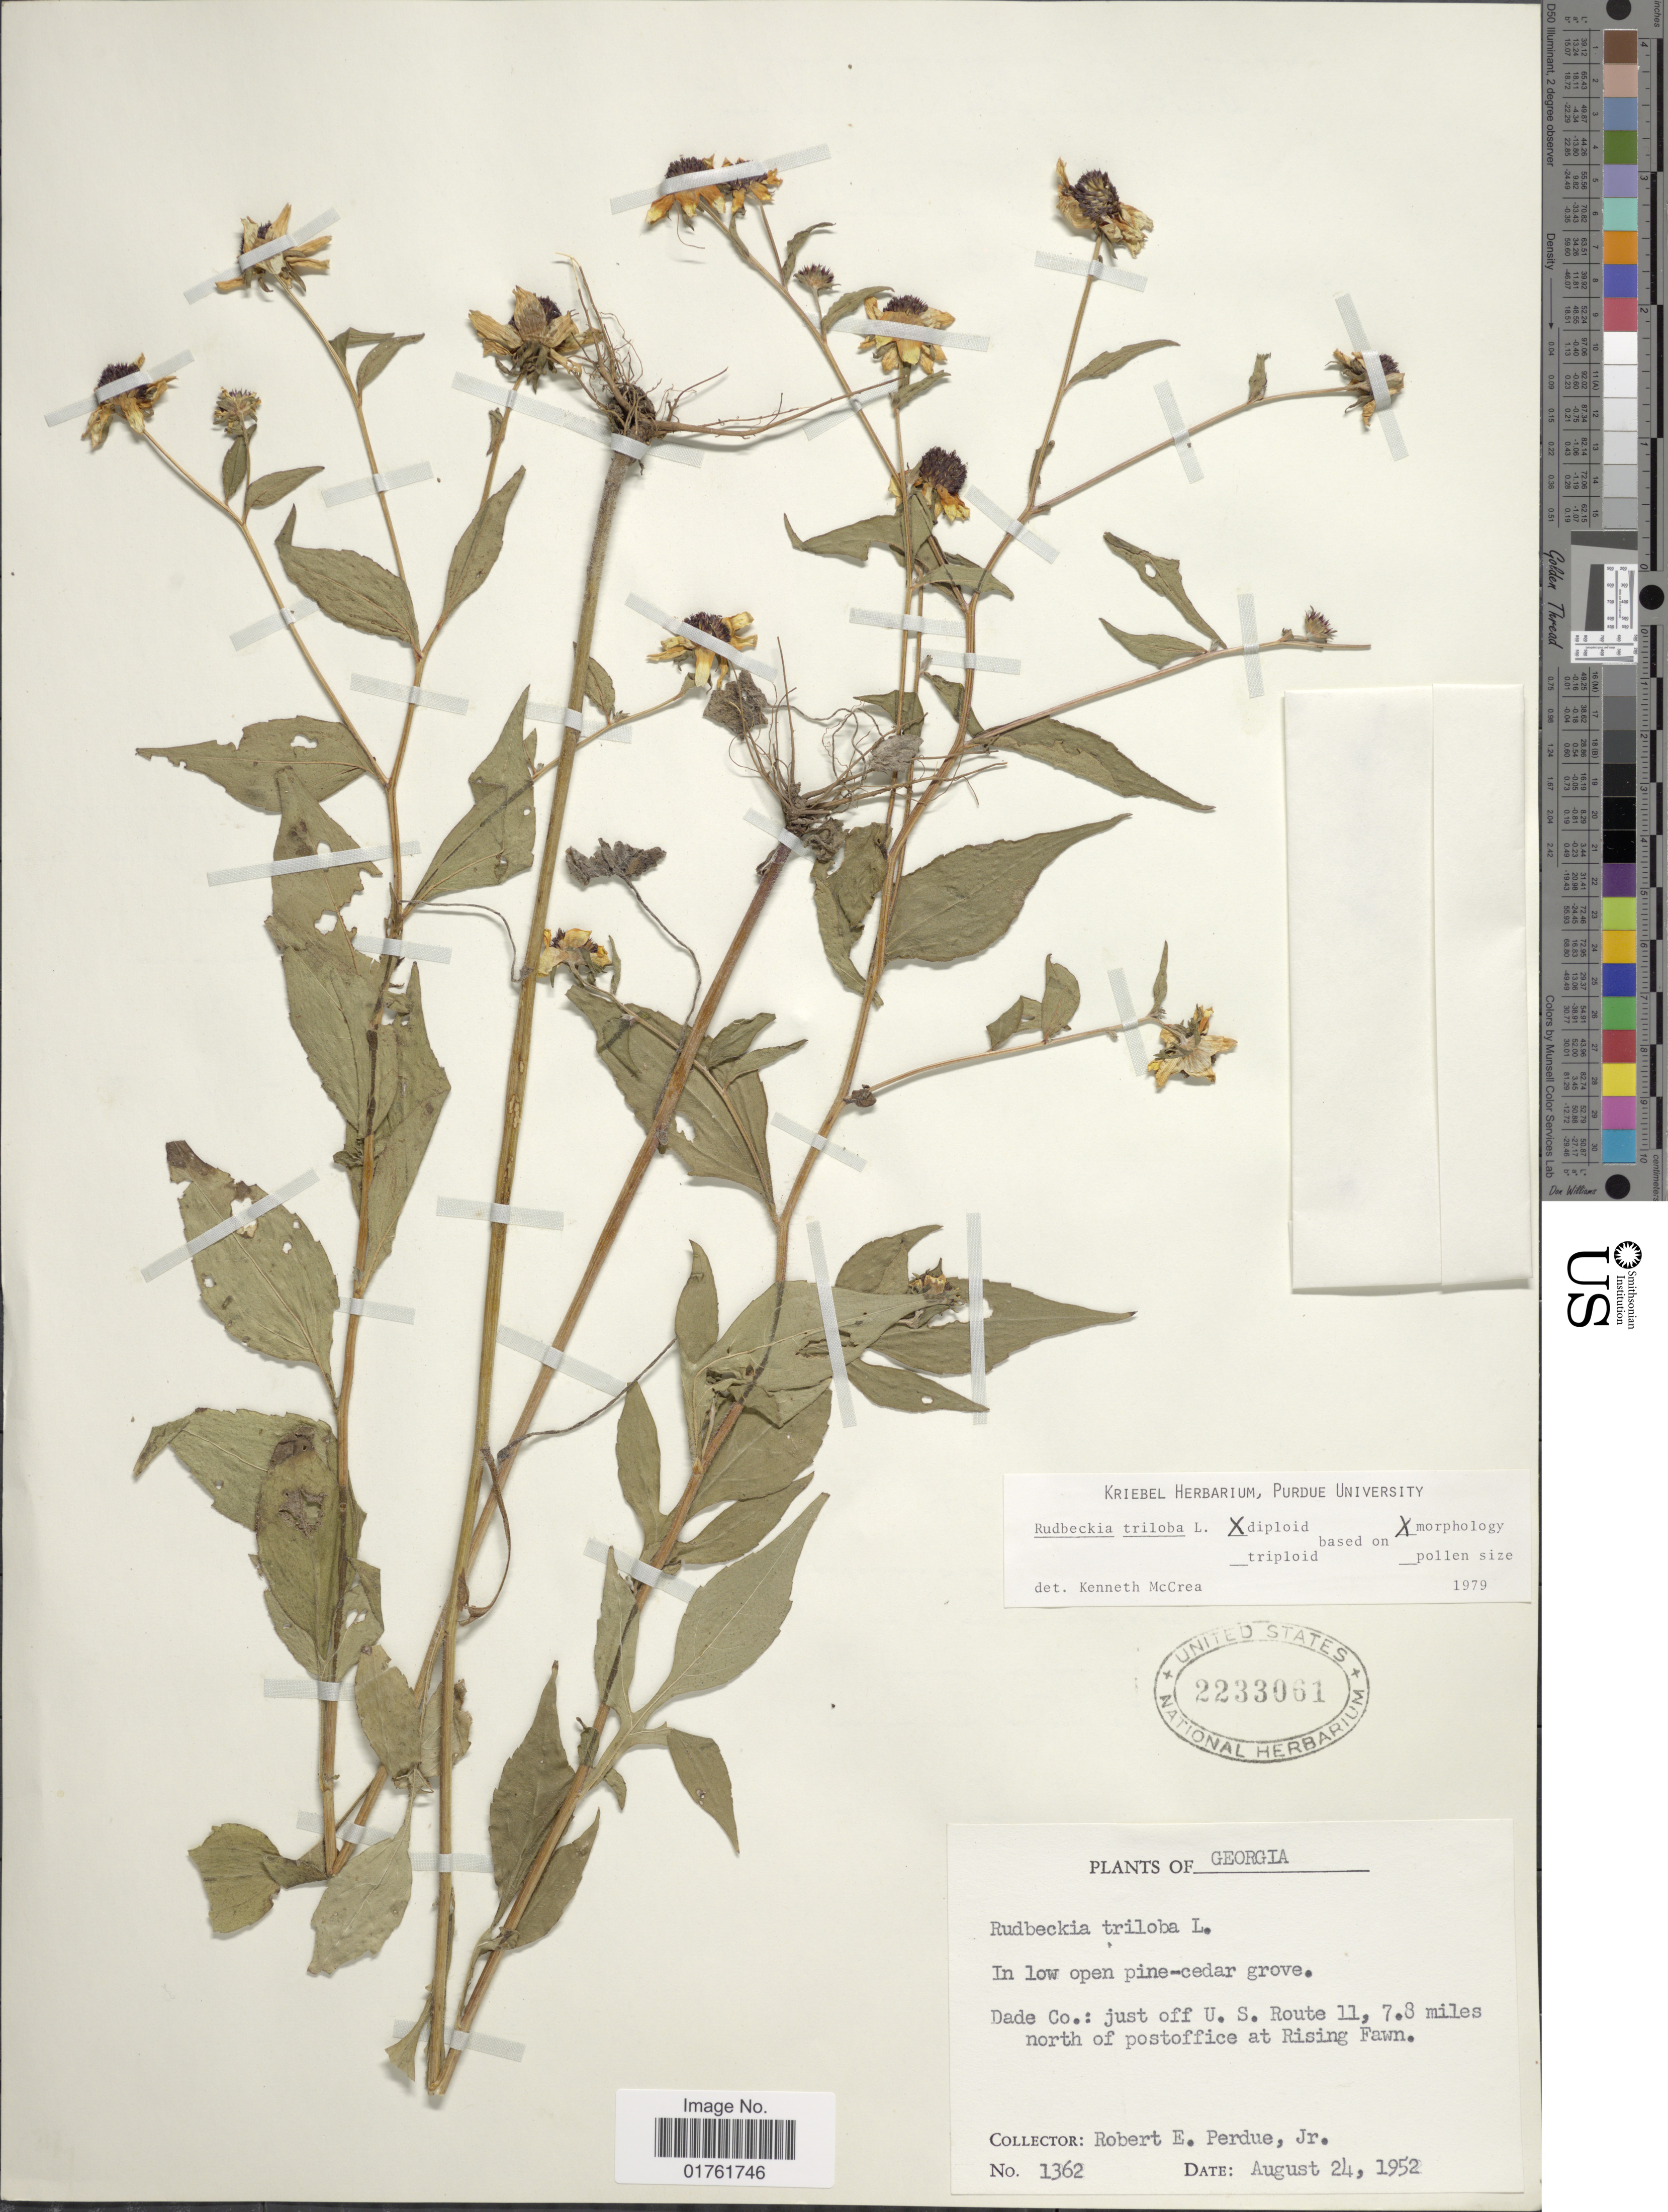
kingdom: Plantae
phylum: Tracheophyta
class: Magnoliopsida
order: Asterales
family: Asteraceae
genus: Rudbeckia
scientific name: Rudbeckia triloba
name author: L.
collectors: R. E. Perdue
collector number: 1362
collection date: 1952-08-24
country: United States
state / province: Georgia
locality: Dade Co.: just off U.S.Route 11, 7.8 miles north of postoffice at Rising Fawn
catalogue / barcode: US 2233061